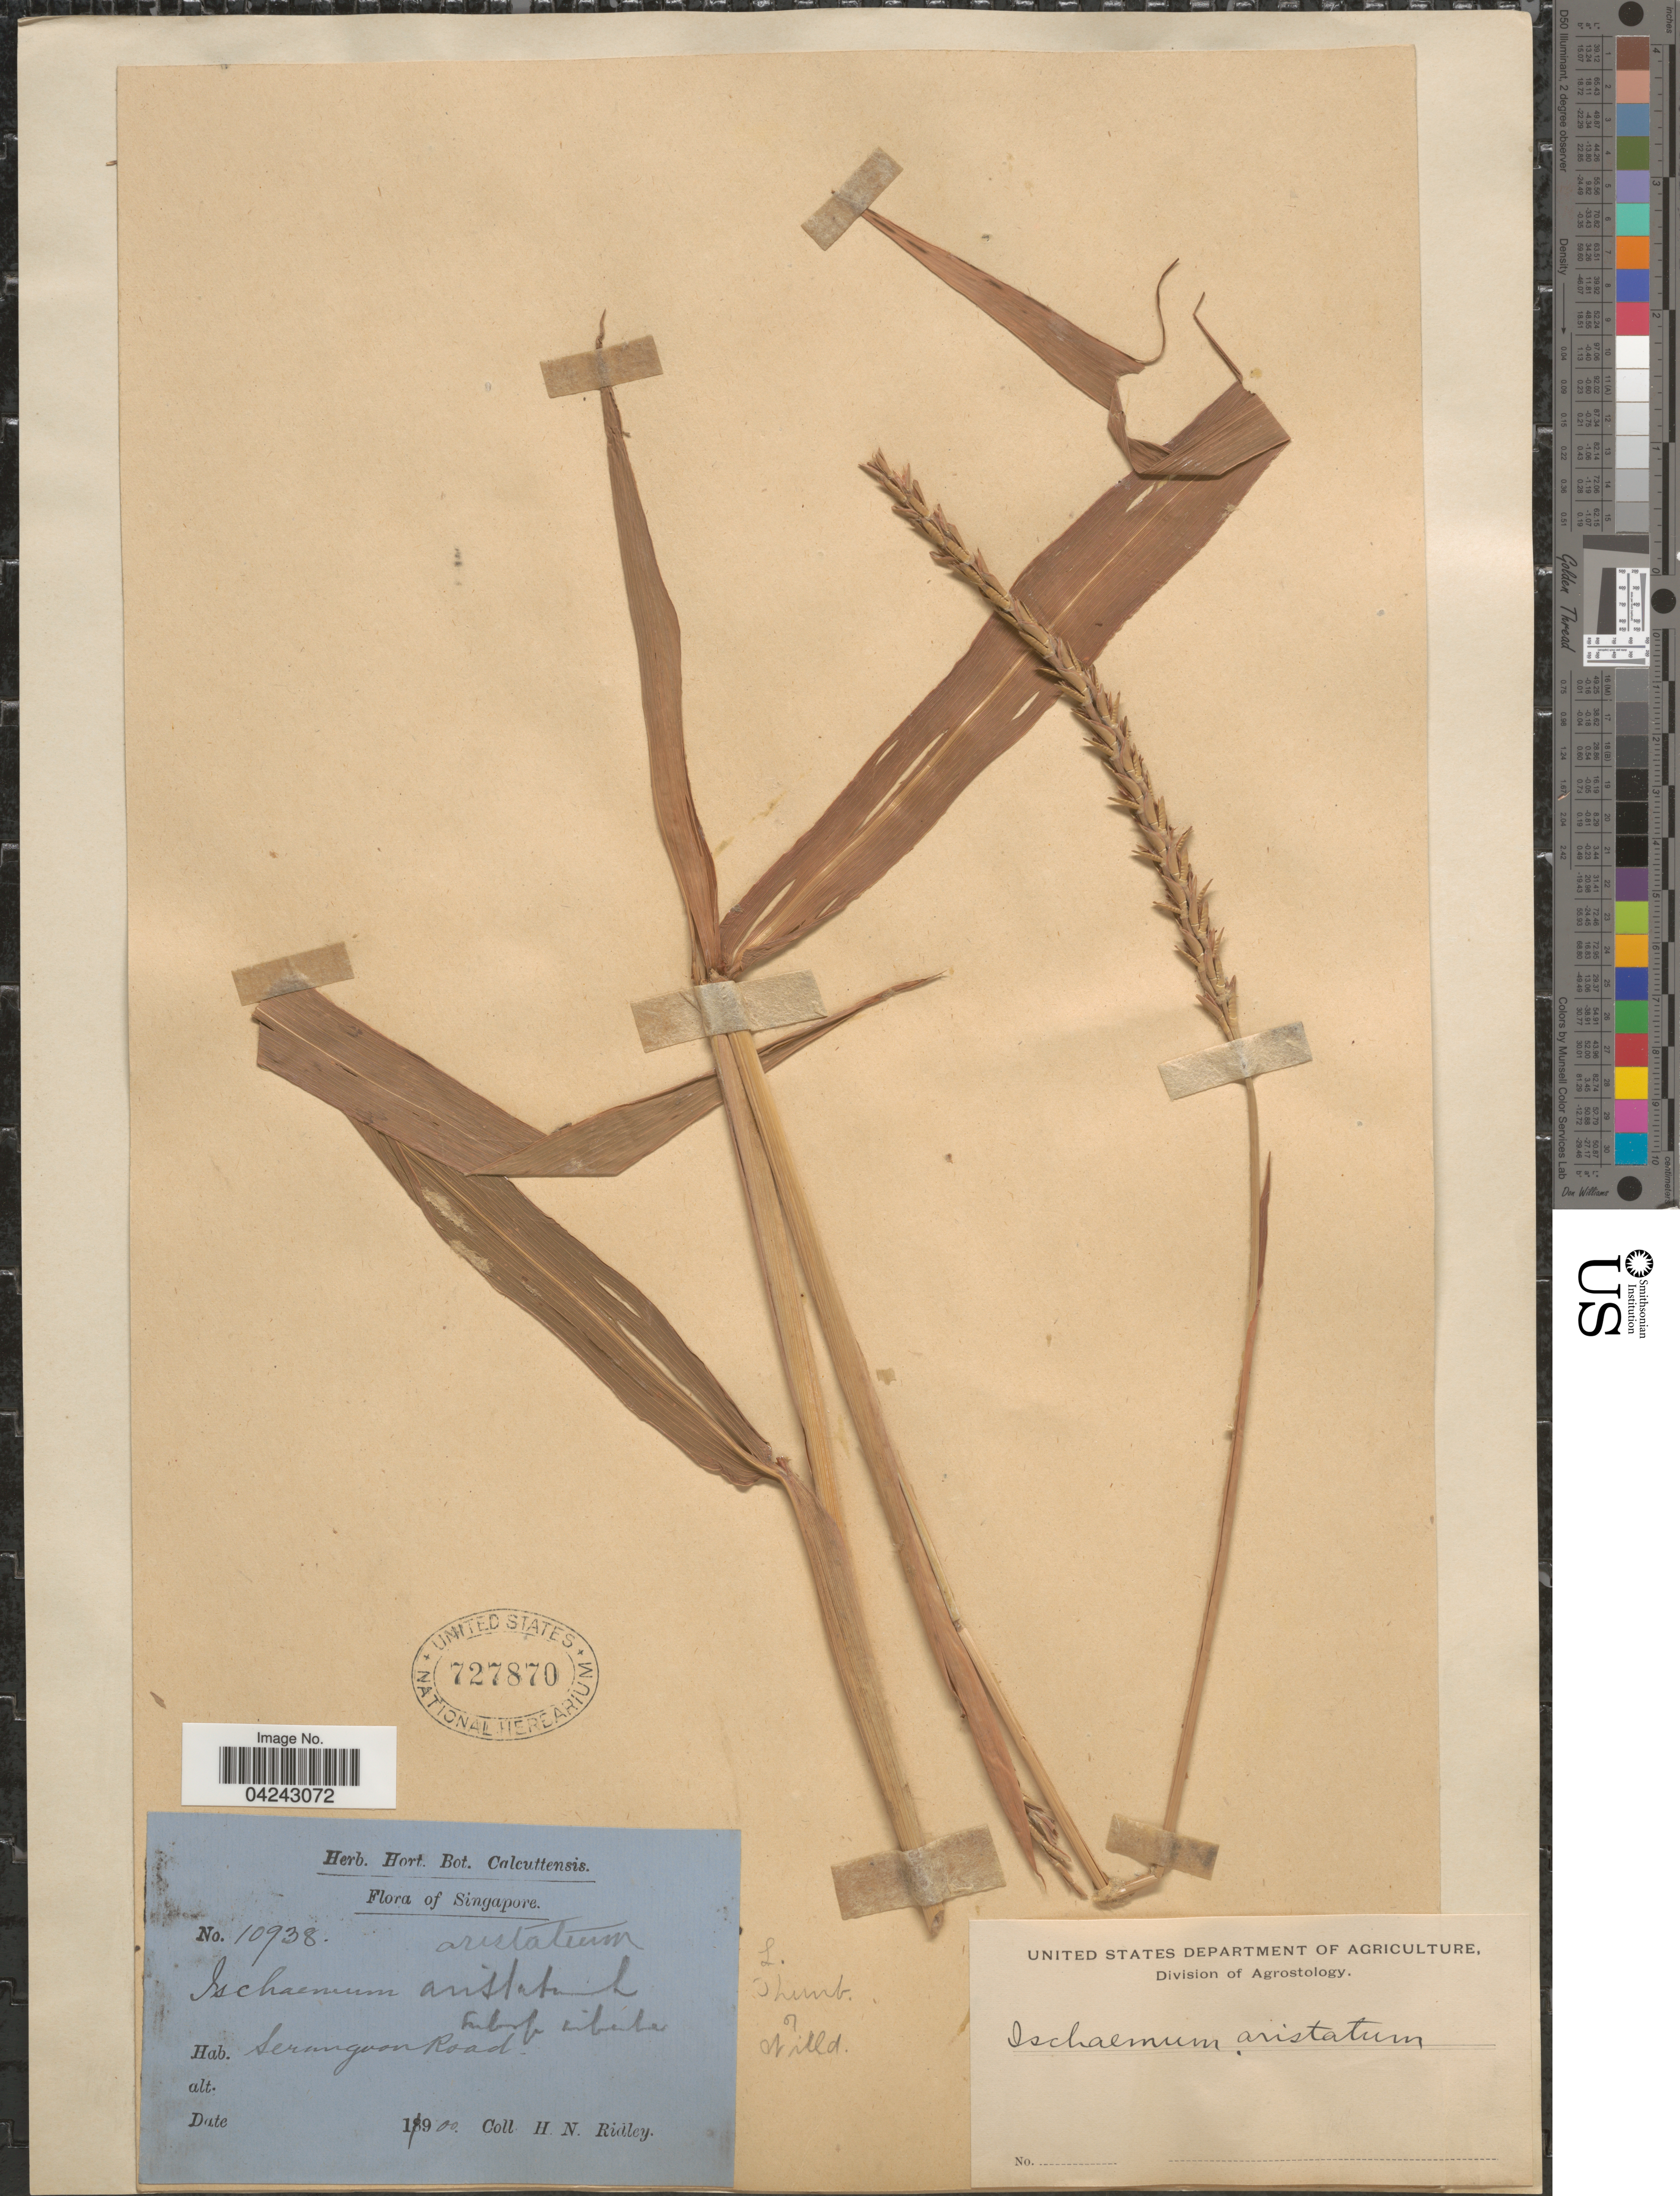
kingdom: Plantae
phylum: Tracheophyta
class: Liliopsida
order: Poales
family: Poaceae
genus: Ischaemum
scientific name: Ischaemum aristatum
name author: L.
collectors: H. N. Ridley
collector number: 10938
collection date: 1900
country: Singapore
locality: Serungoon Road.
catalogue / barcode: US 727870